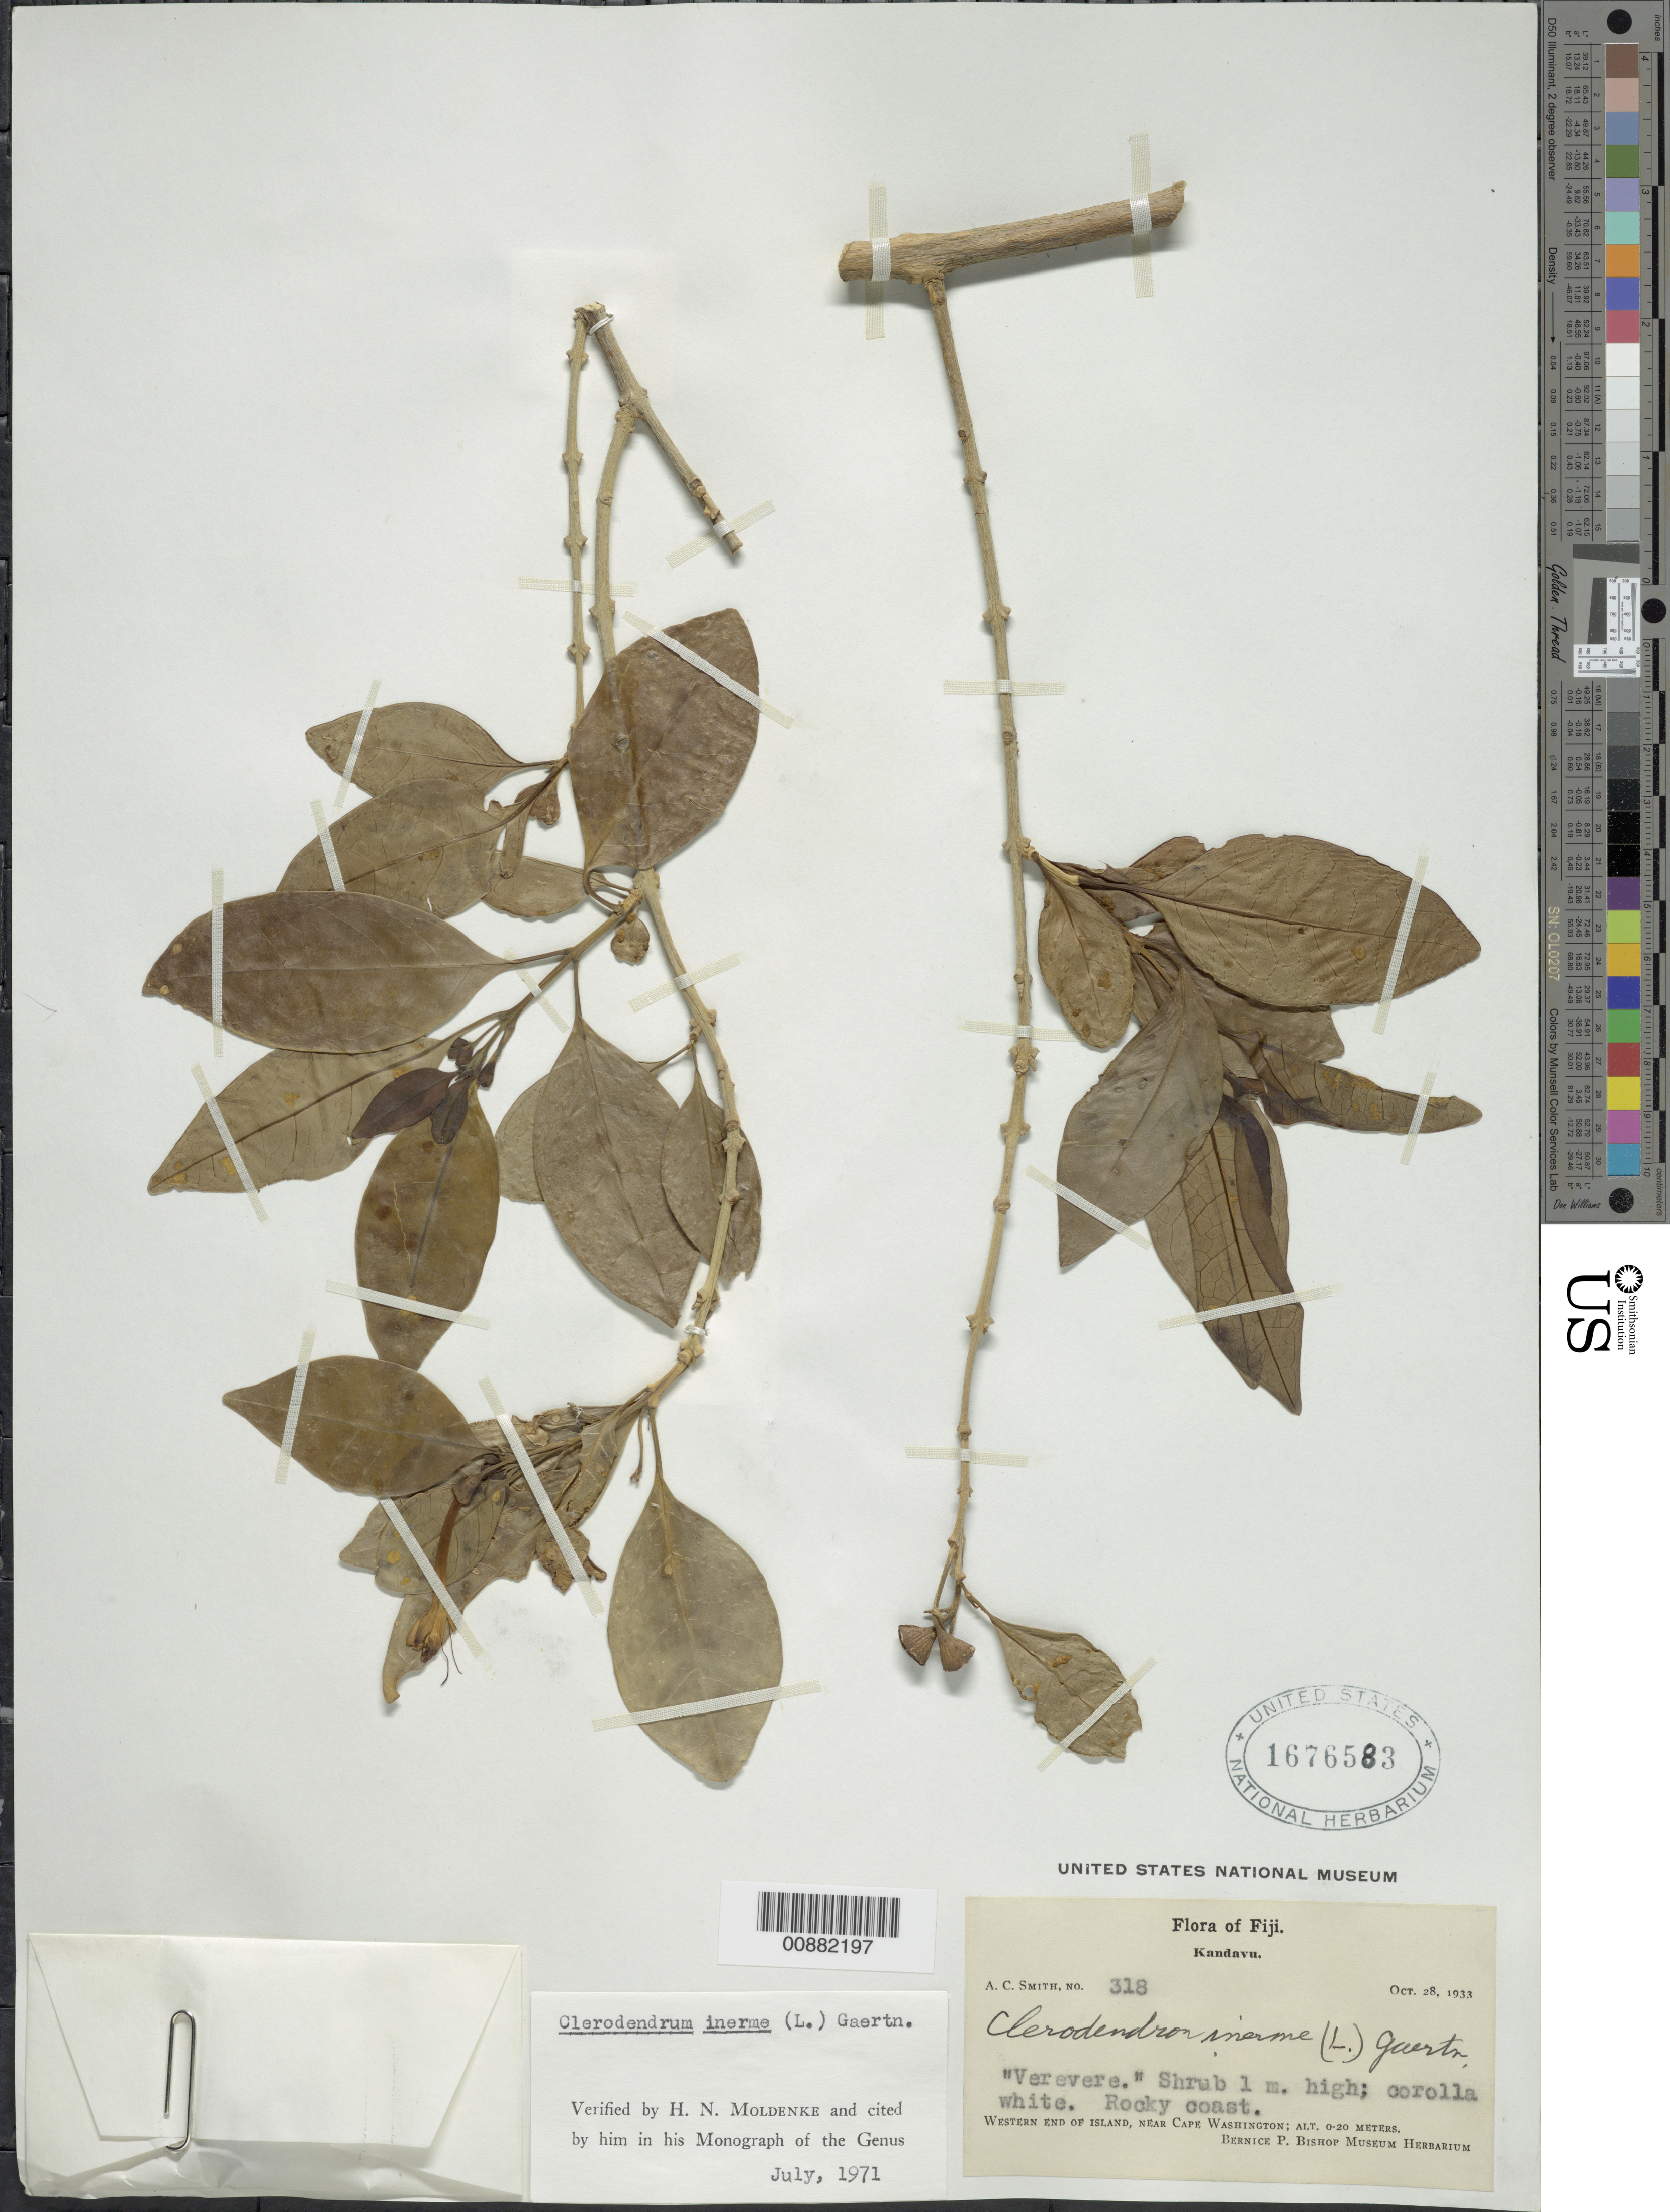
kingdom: Plantae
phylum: Tracheophyta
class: Magnoliopsida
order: Lamiales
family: Lamiaceae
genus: Clerodendrum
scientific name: Clerodendrum inerme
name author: (L.) Gaertn.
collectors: C. A. Smith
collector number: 318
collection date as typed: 28 Oct 1933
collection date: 1933-10-28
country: Fiji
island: Kadavu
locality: western end of island, near Cape Washington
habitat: rocky coast.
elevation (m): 0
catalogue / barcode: US 1676583